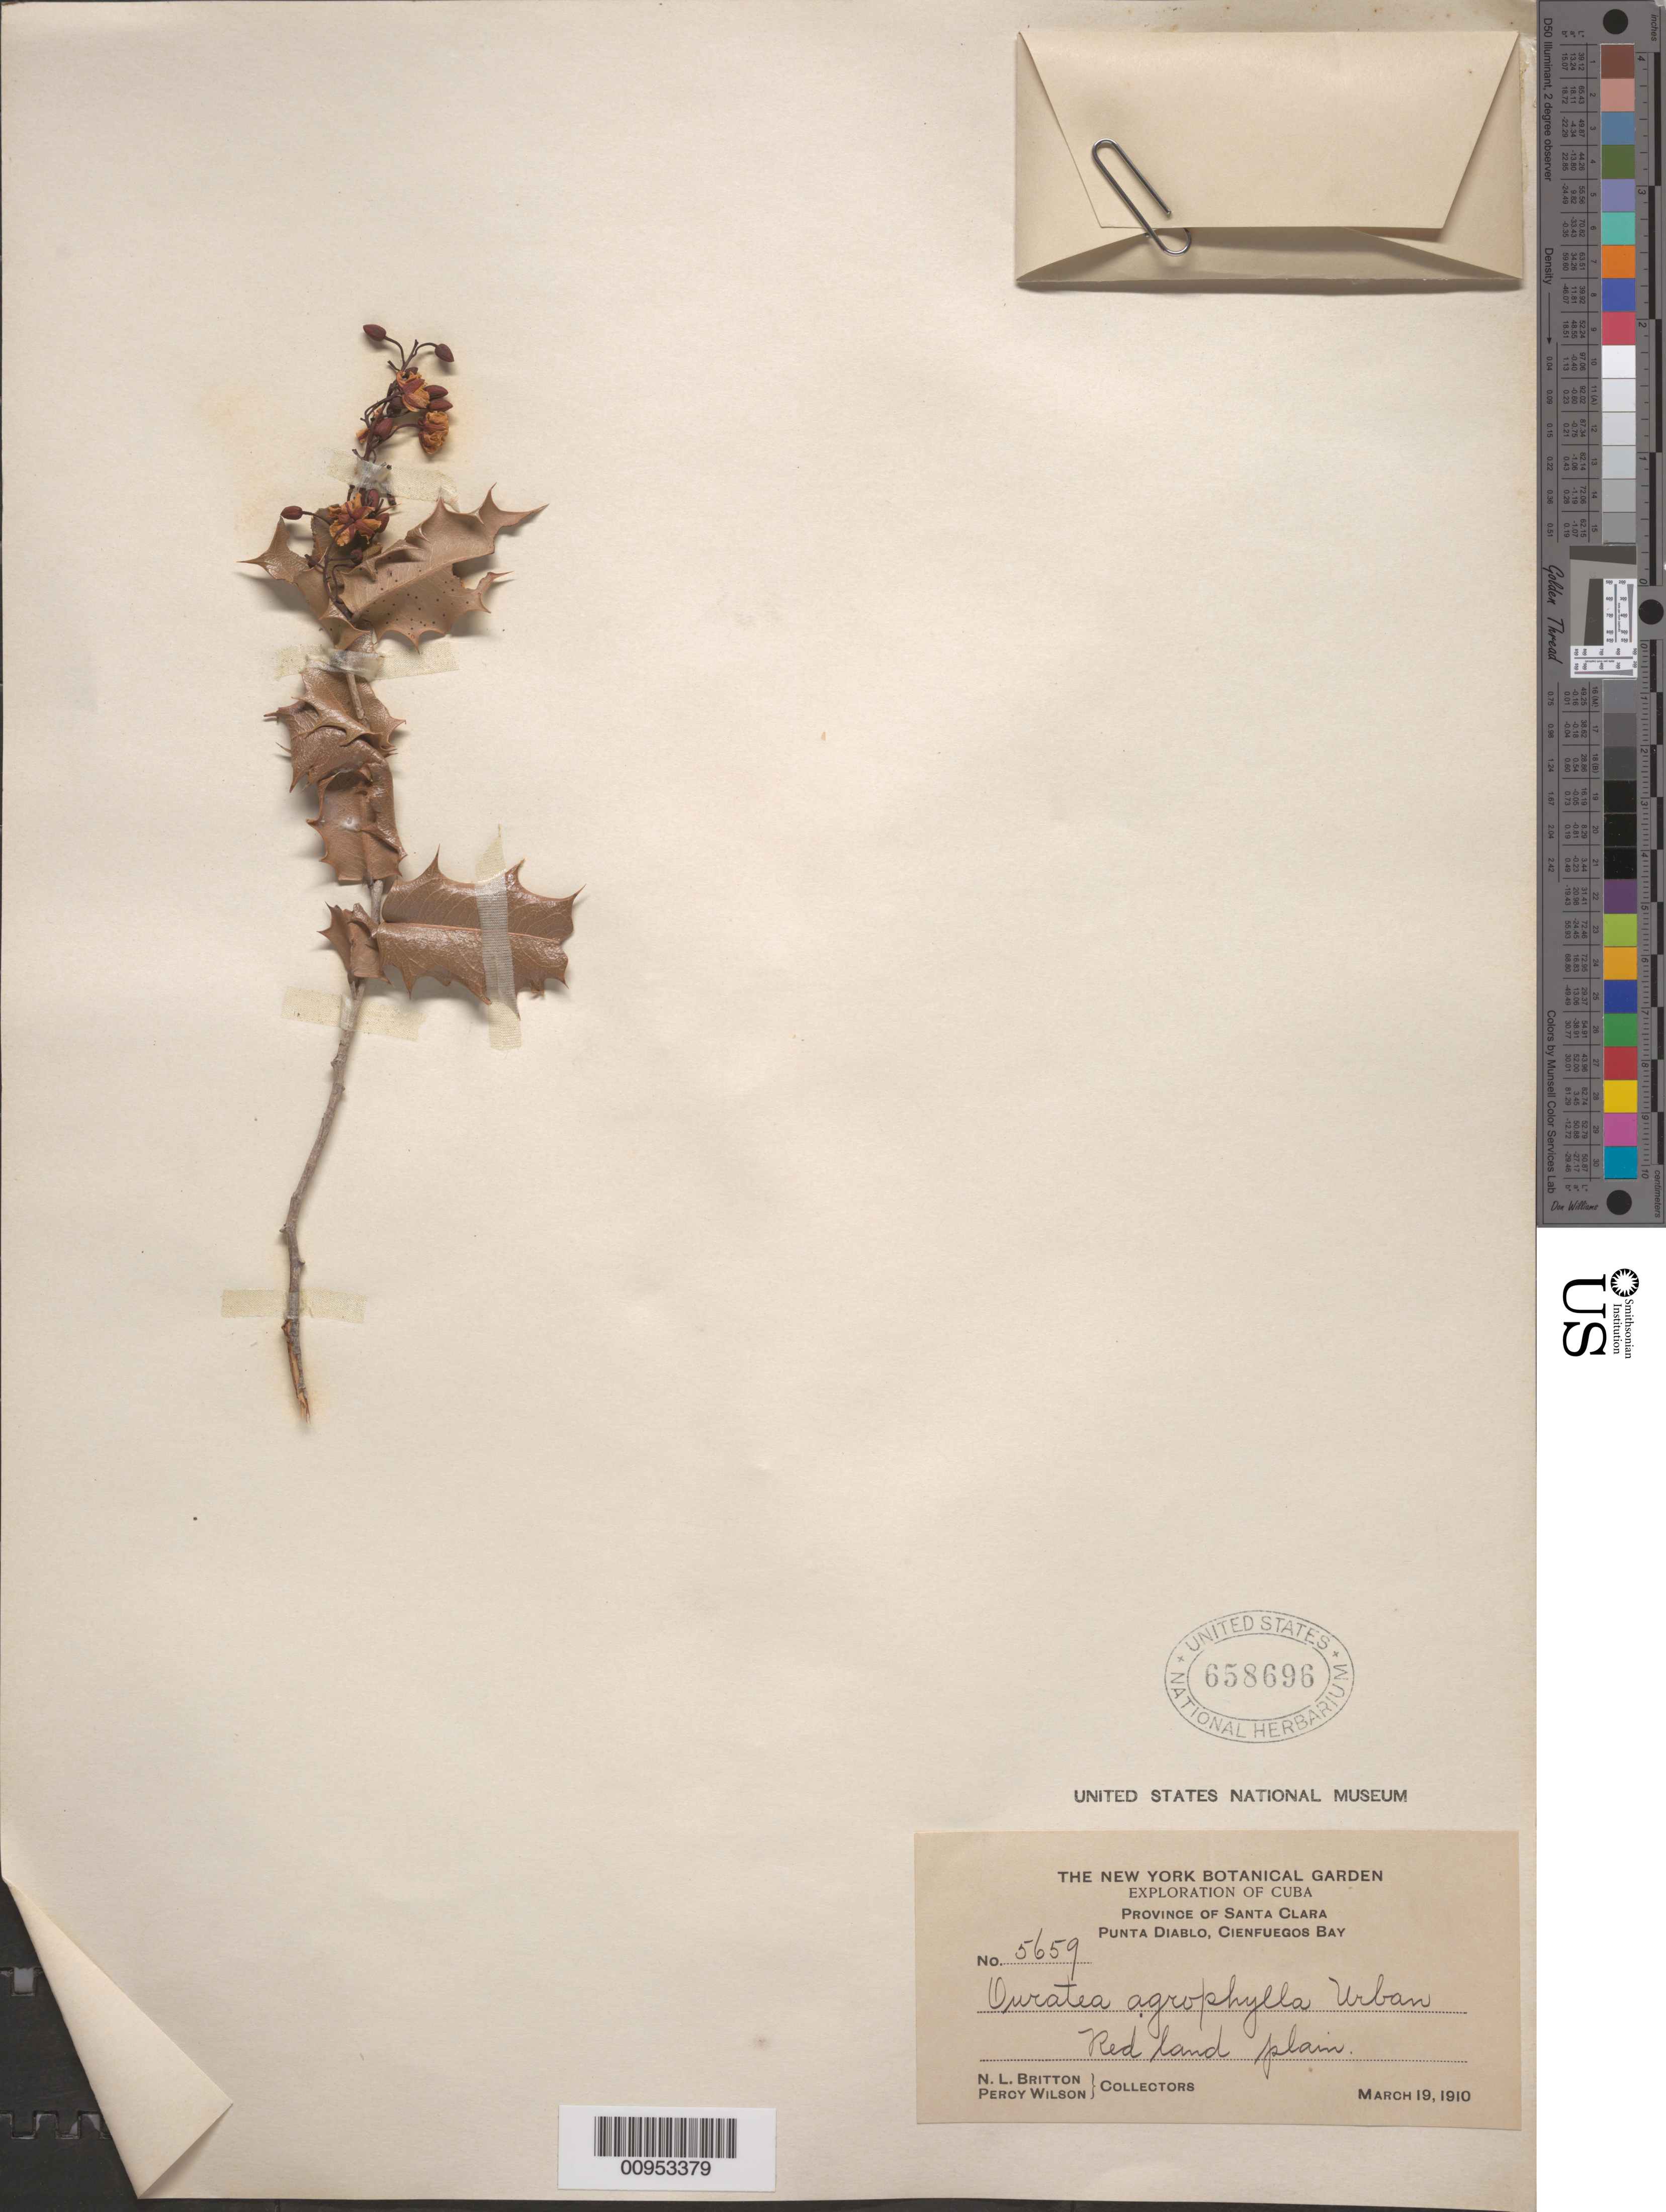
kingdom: Plantae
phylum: Tracheophyta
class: Magnoliopsida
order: Malpighiales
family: Ochnaceae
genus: Ouratea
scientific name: Ouratea ilicifolia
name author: (DC.) Baill.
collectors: N. Britton & P. Wilson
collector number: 5659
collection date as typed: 19 Mar 1910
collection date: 1910-03-19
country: Cuba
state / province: Santa Clara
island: Cuba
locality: Punta Diablo, Cienfuegos Bay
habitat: Red land plain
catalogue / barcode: US 658696